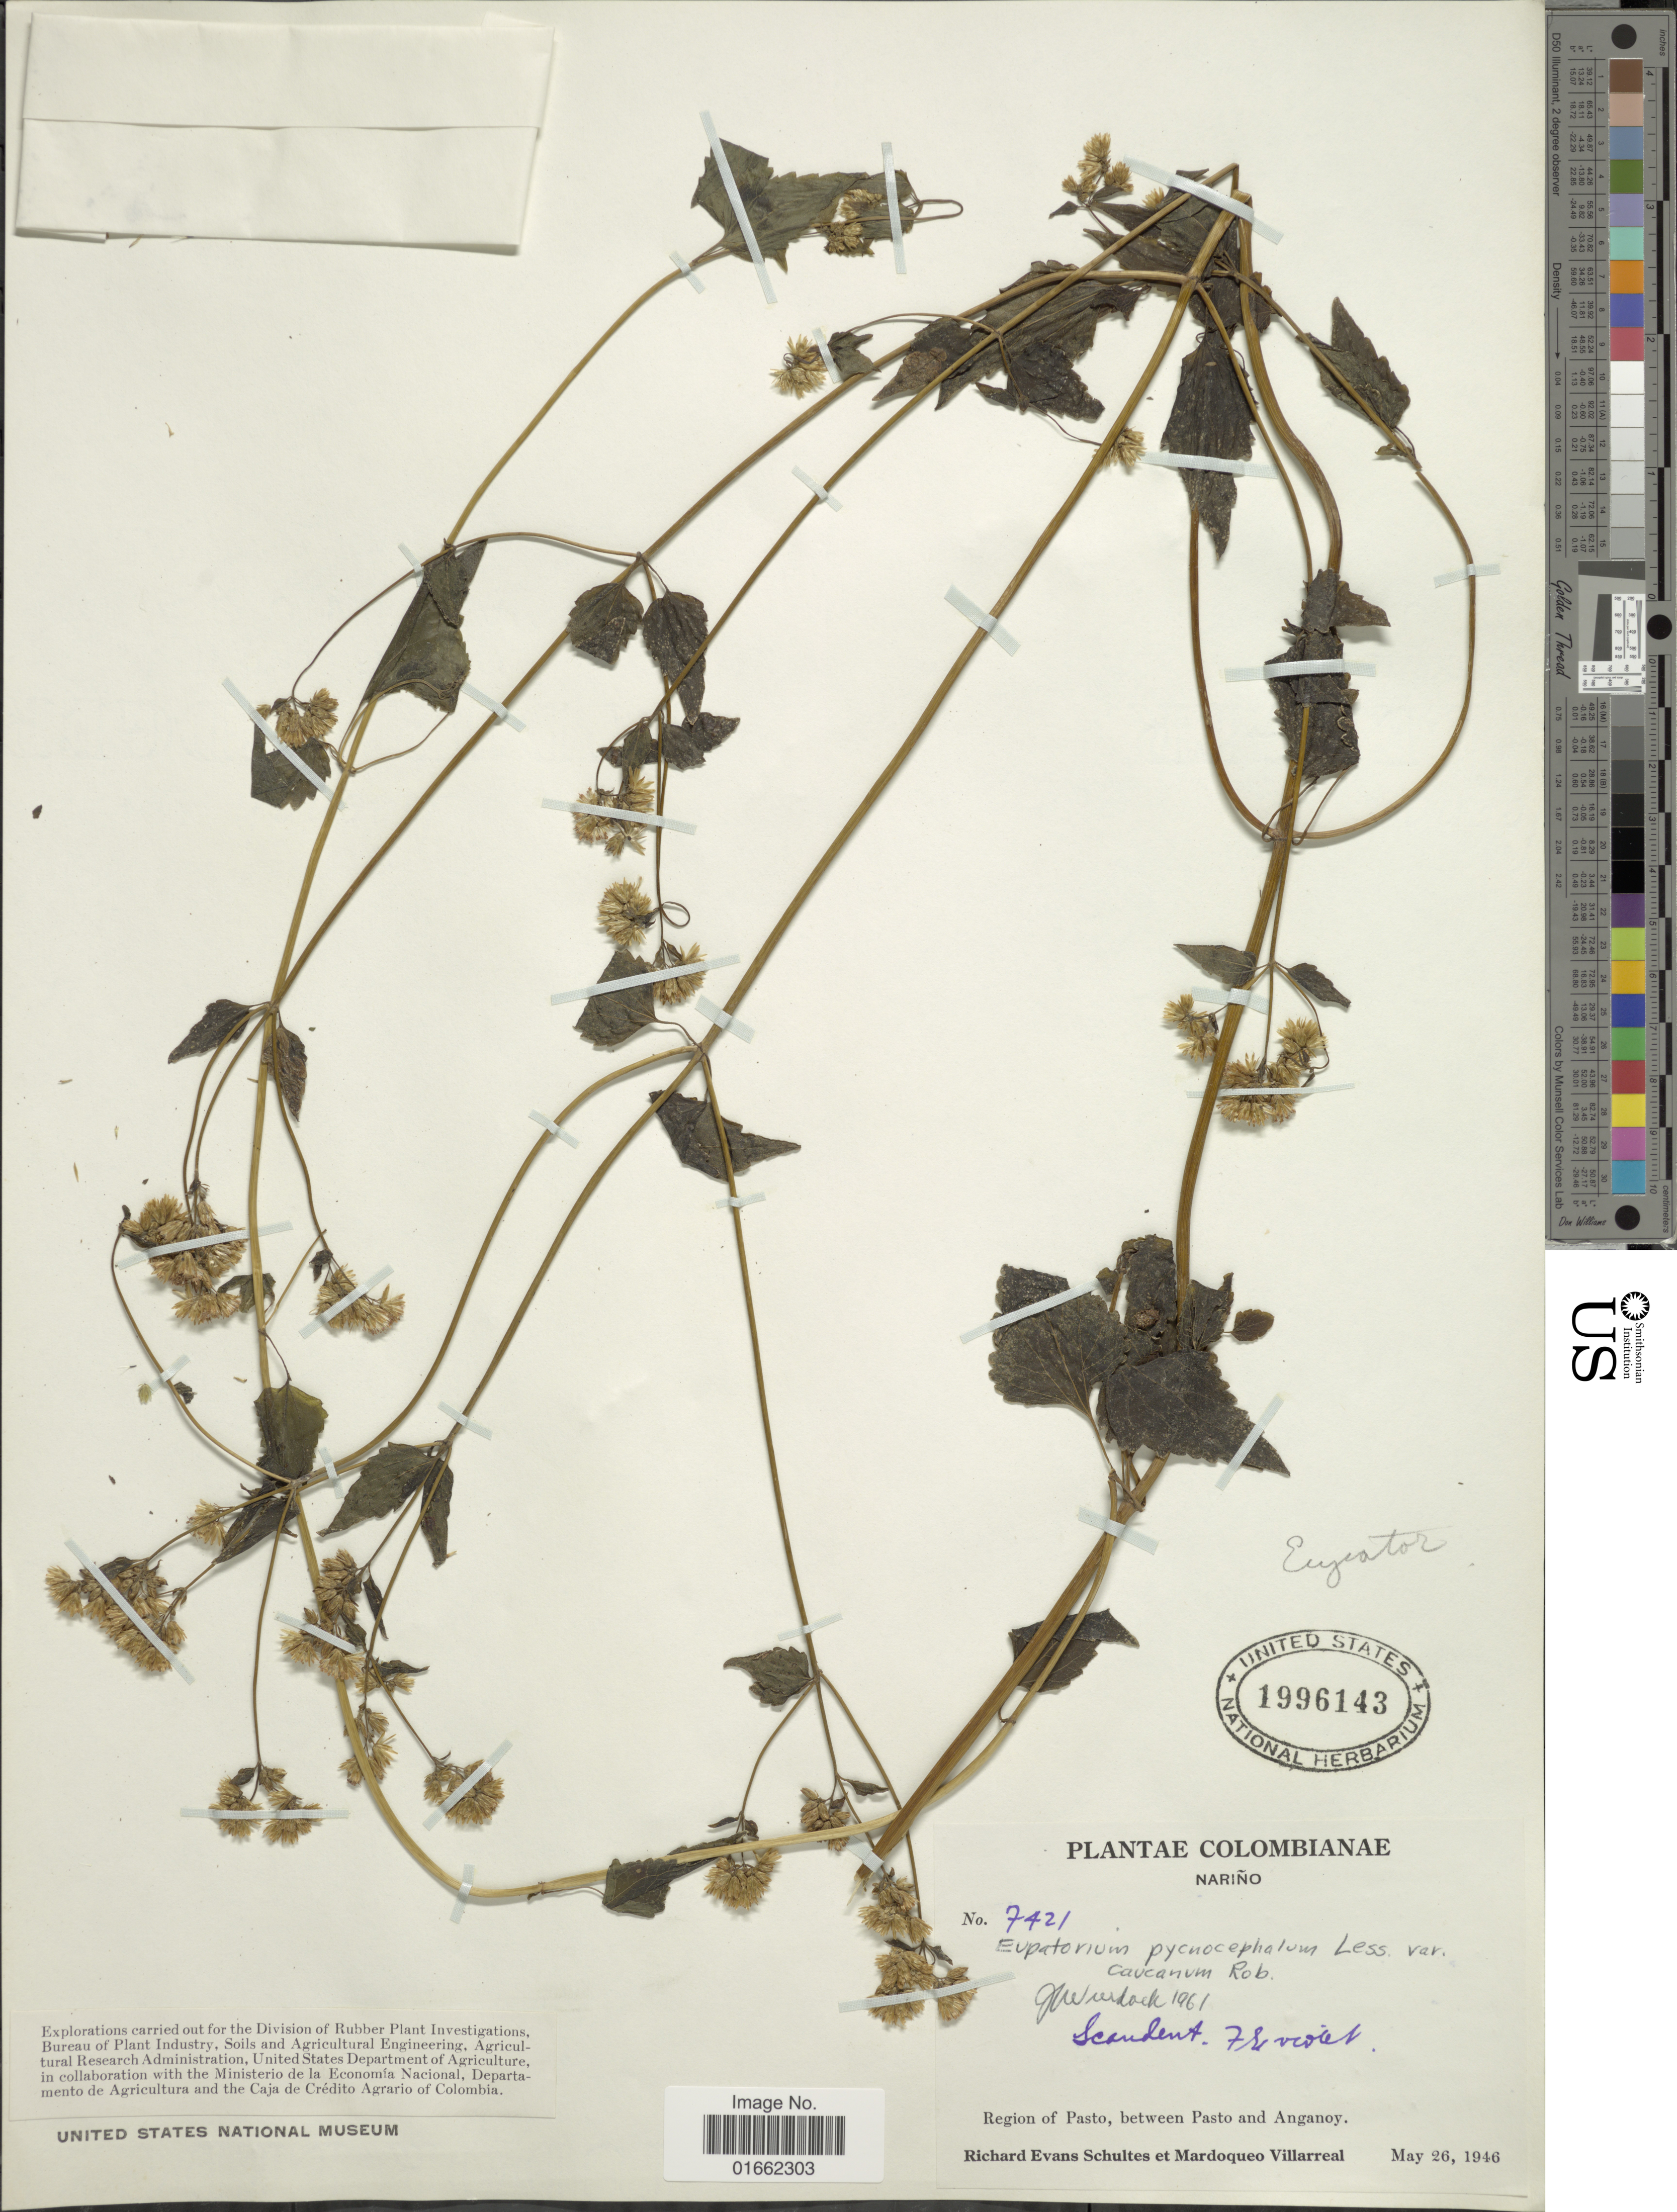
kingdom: Plantae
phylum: Tracheophyta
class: Magnoliopsida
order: Asterales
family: Asteraceae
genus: Fleischmannia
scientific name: Fleischmannia pratensis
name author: (Klatt) R.M. King & H. Rob.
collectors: R. E. Schultes & M. Villarreal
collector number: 7421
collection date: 1946-05-26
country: Colombia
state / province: Nariño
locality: Region of Pasto, between Pasto and Anganoy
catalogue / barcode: US 1996143